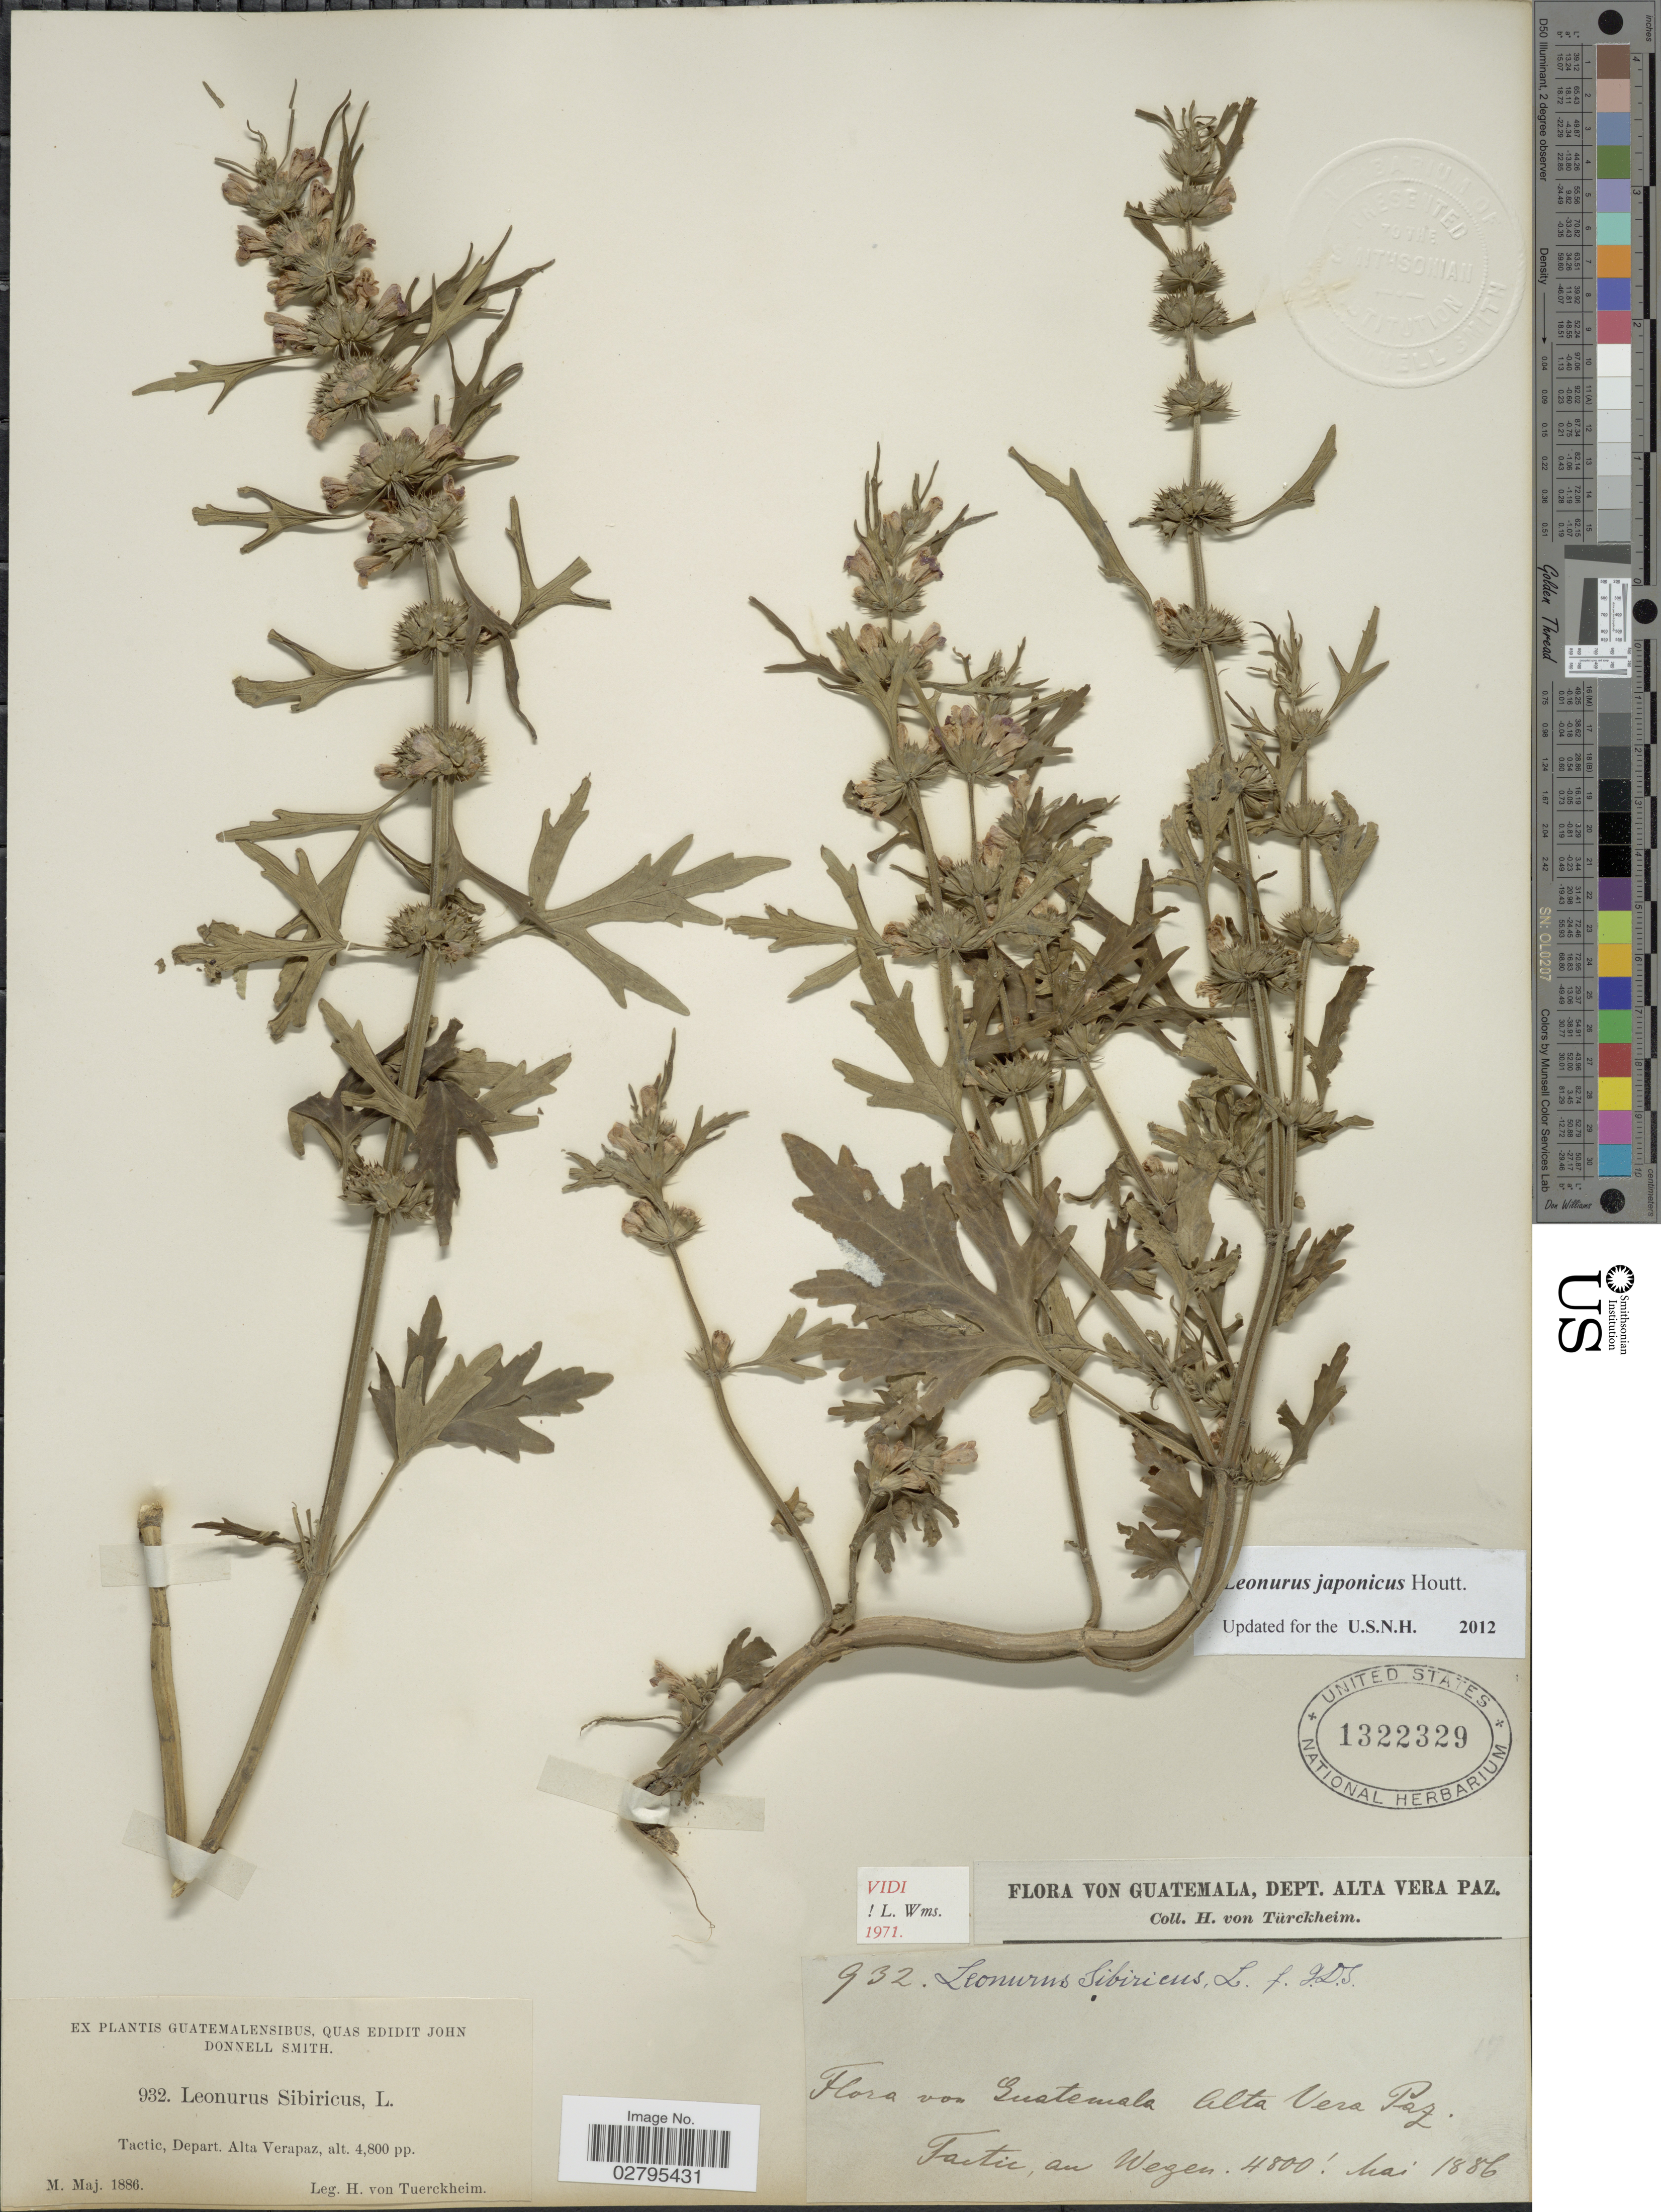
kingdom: Plantae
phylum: Tracheophyta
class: Magnoliopsida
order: Lamiales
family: Lamiaceae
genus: Leonurus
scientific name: Leonurus japonicus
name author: Houtt.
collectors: H. von Türckheim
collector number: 932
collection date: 1886-05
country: Guatemala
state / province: Alta Verapaz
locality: Tactic, Depart. Alta Verapaz.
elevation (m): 1463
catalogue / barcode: US 1322329